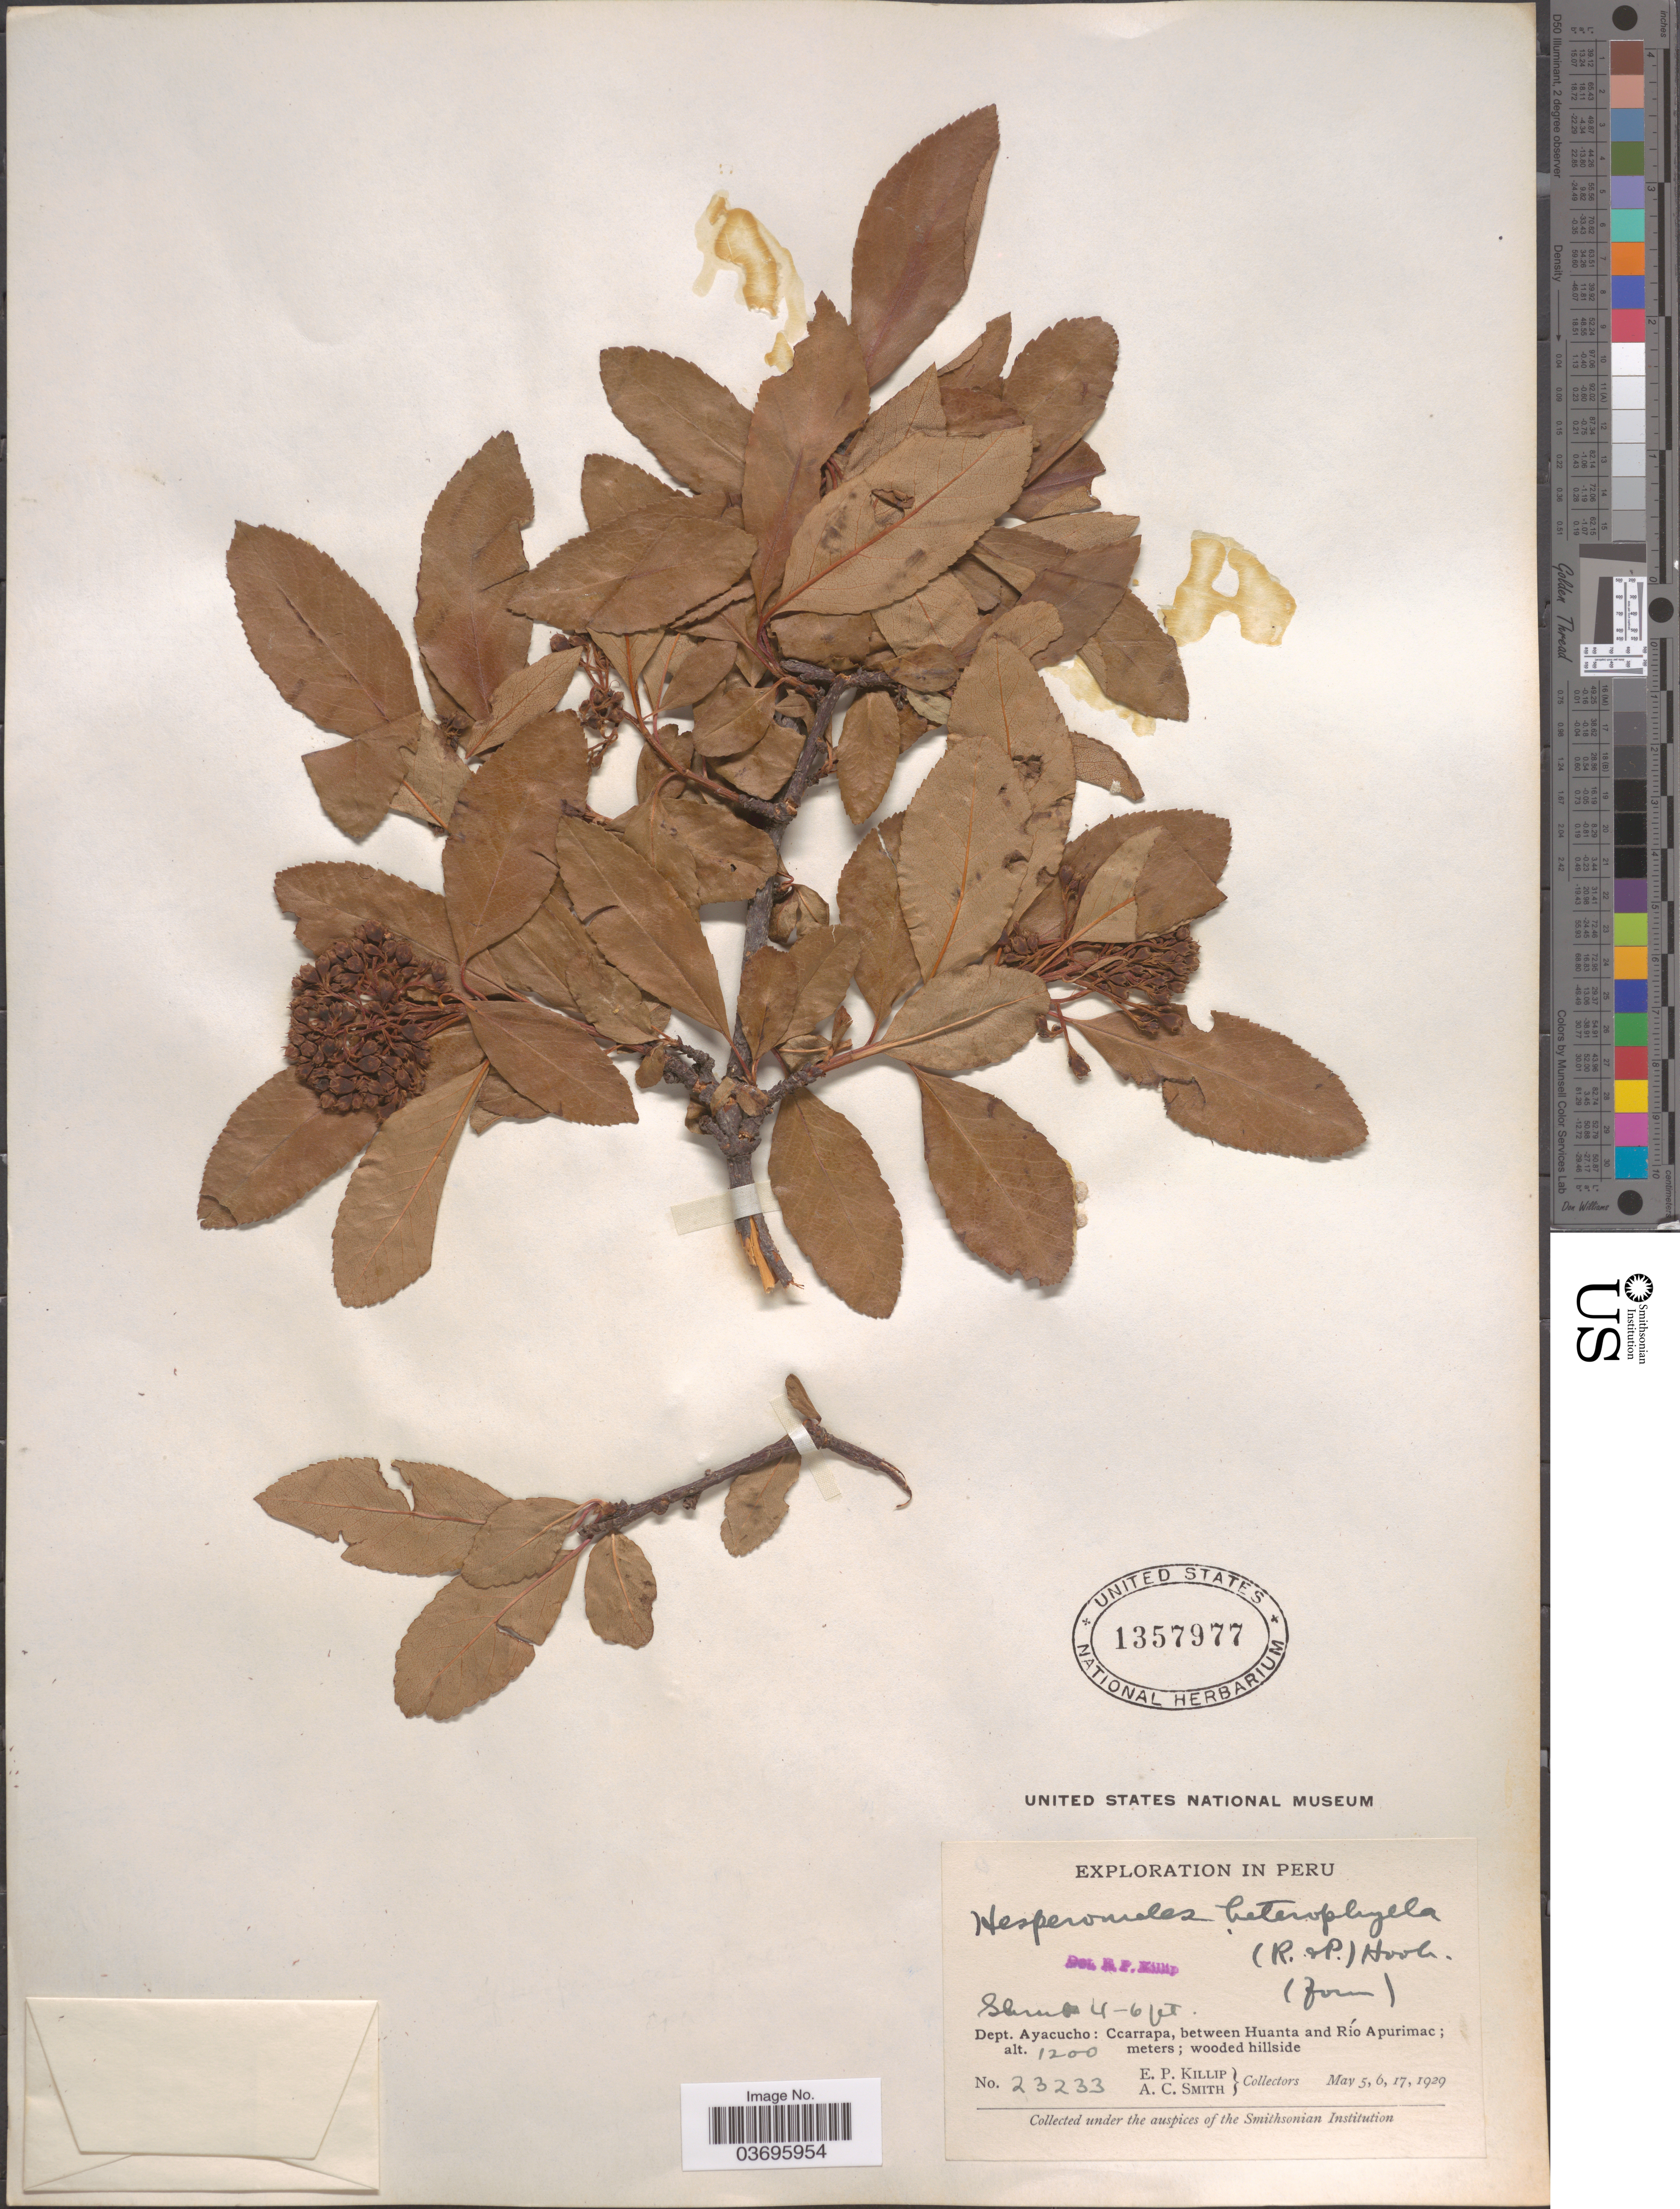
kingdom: Plantae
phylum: Tracheophyta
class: Magnoliopsida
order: Rosales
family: Rosaceae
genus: Hesperomeles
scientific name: Hesperomeles heterophylla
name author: (Ruiz & Pav.) Hook.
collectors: E. P. Killip & A. C. Smith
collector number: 23233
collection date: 1929-05-05/1929-05-17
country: Peru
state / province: Ayacucho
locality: Dept. Ayacucho: Ccarrapa, between Huanta and Río Apurimac.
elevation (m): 1200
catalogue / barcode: US 1357977